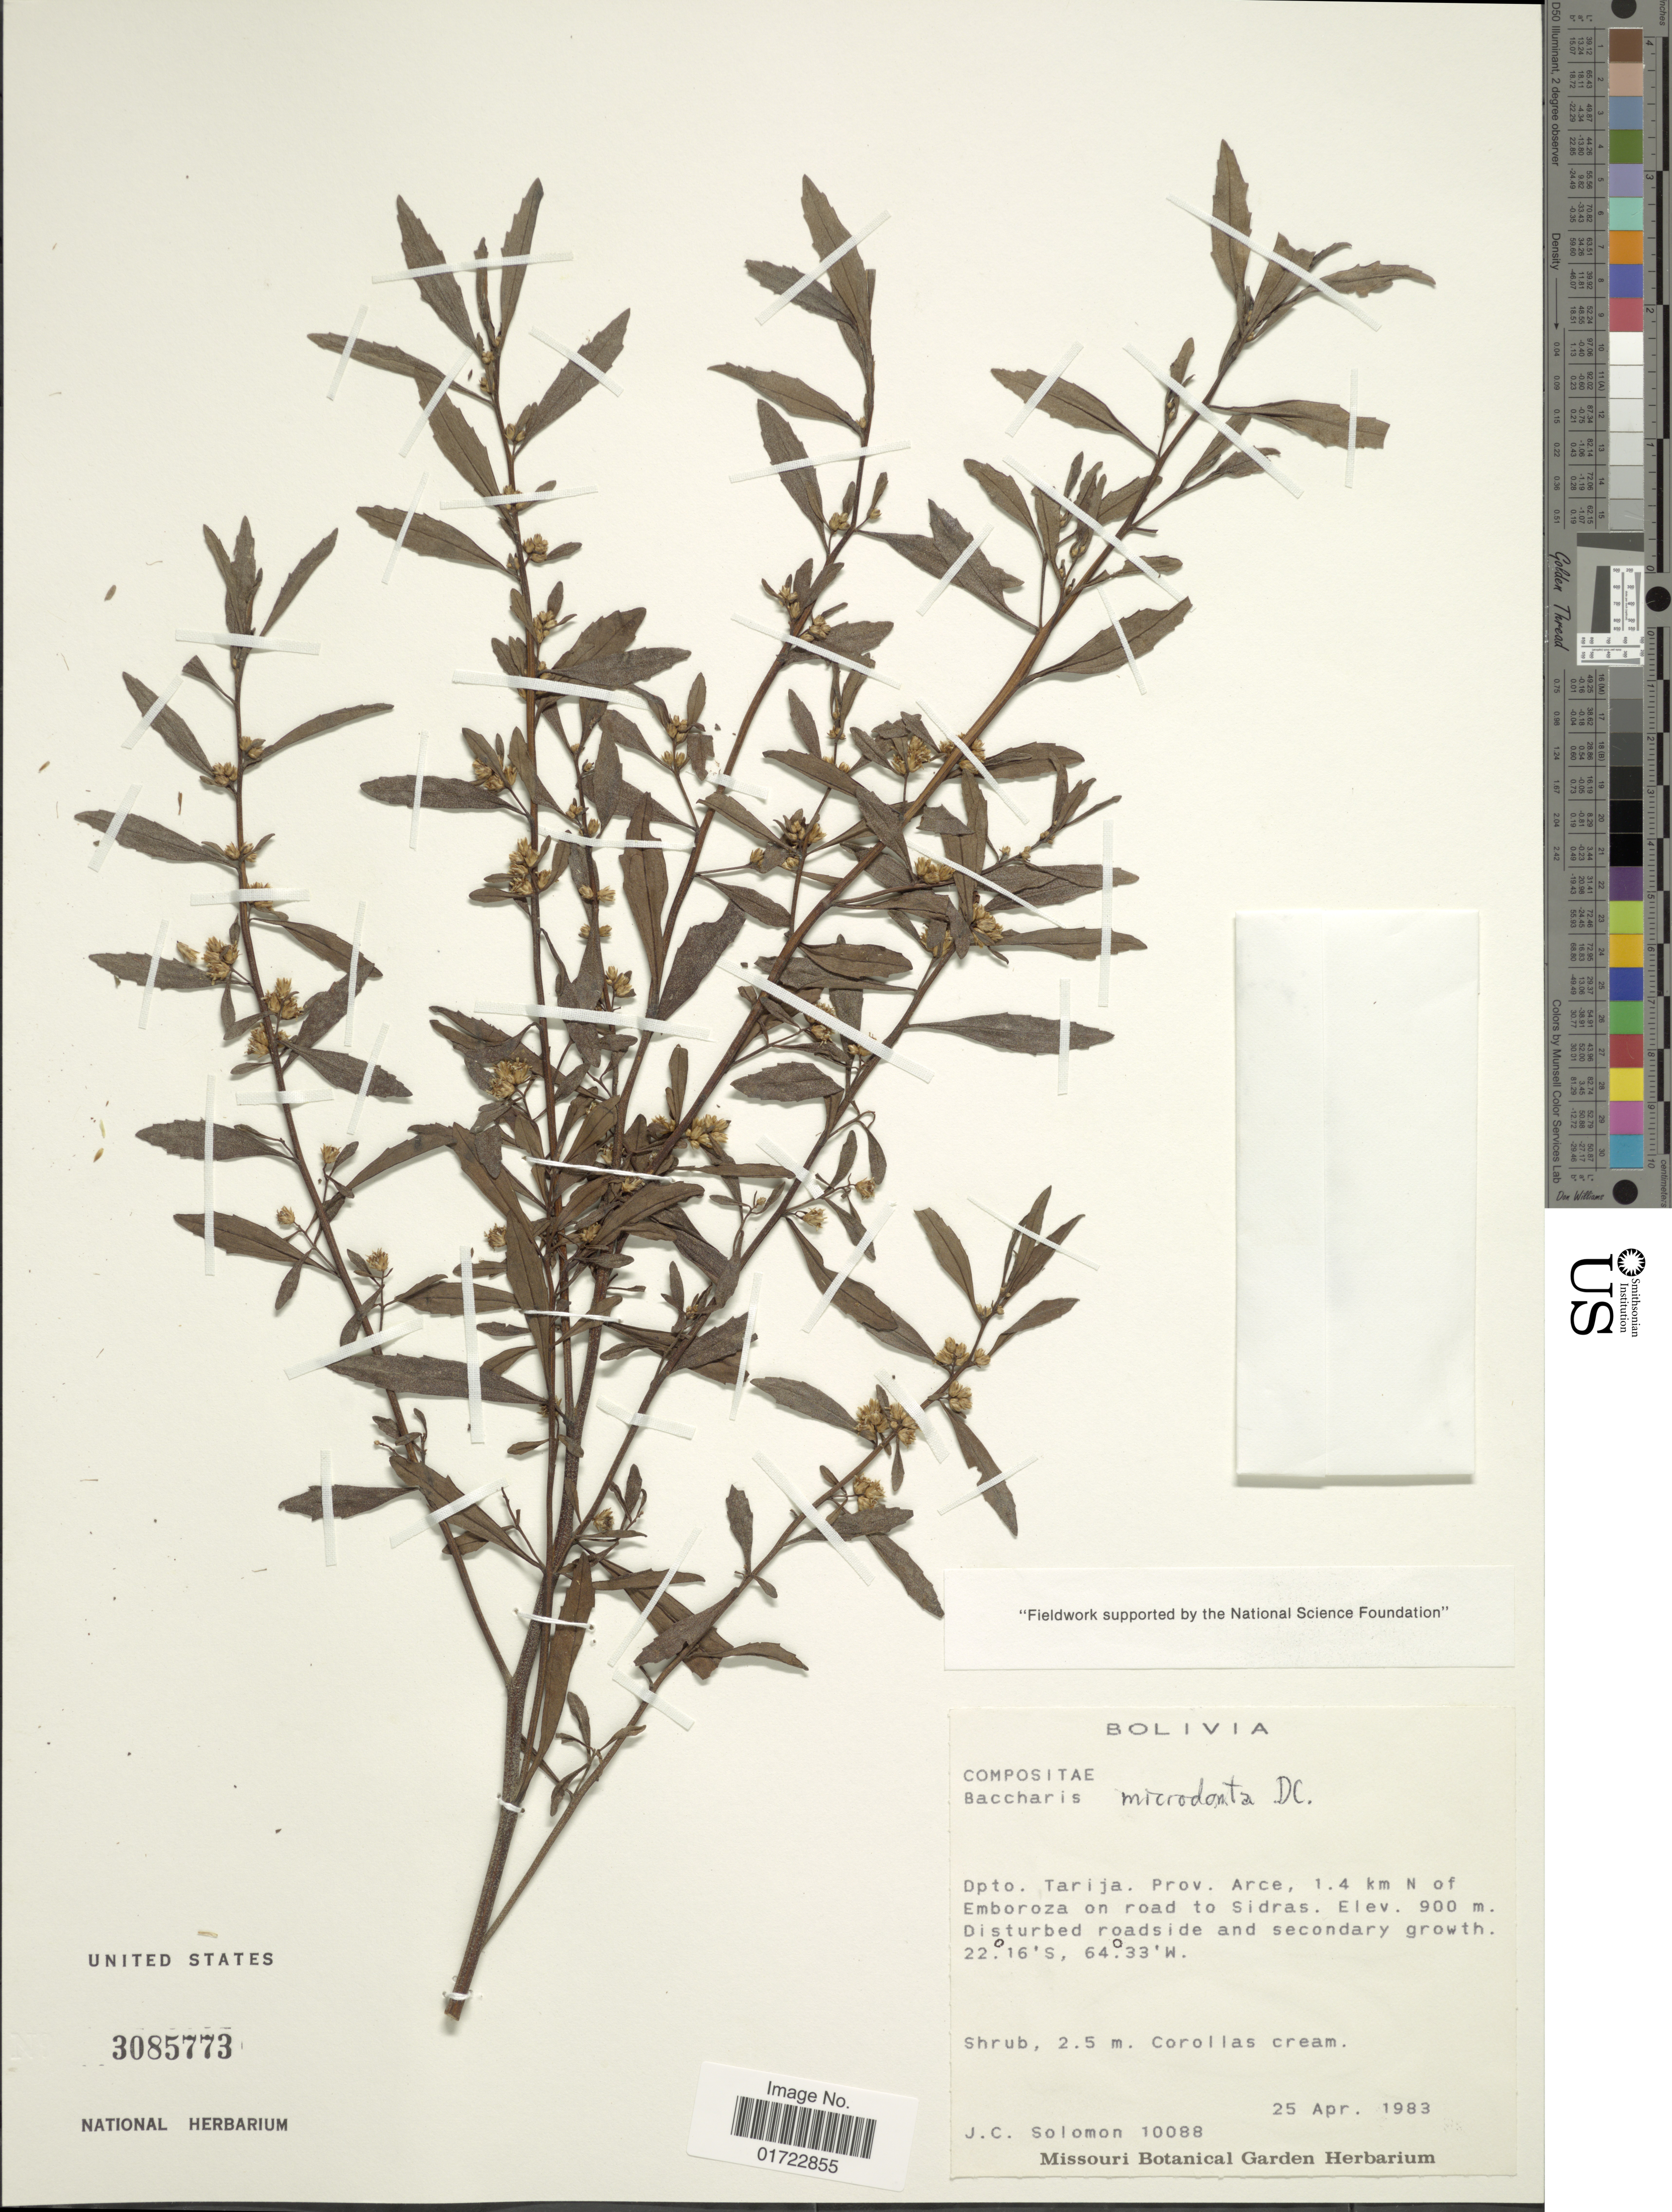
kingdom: Plantae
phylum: Tracheophyta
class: Magnoliopsida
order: Asterales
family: Asteraceae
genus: Baccharis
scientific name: Baccharis microdonta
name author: DC.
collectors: J. C. Solomon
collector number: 10088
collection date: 1983-04-25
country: Bolivia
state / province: Tarija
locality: Prov. Arce, 1.4 km N of Emboroza on road to Sidras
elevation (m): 900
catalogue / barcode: US 3085773